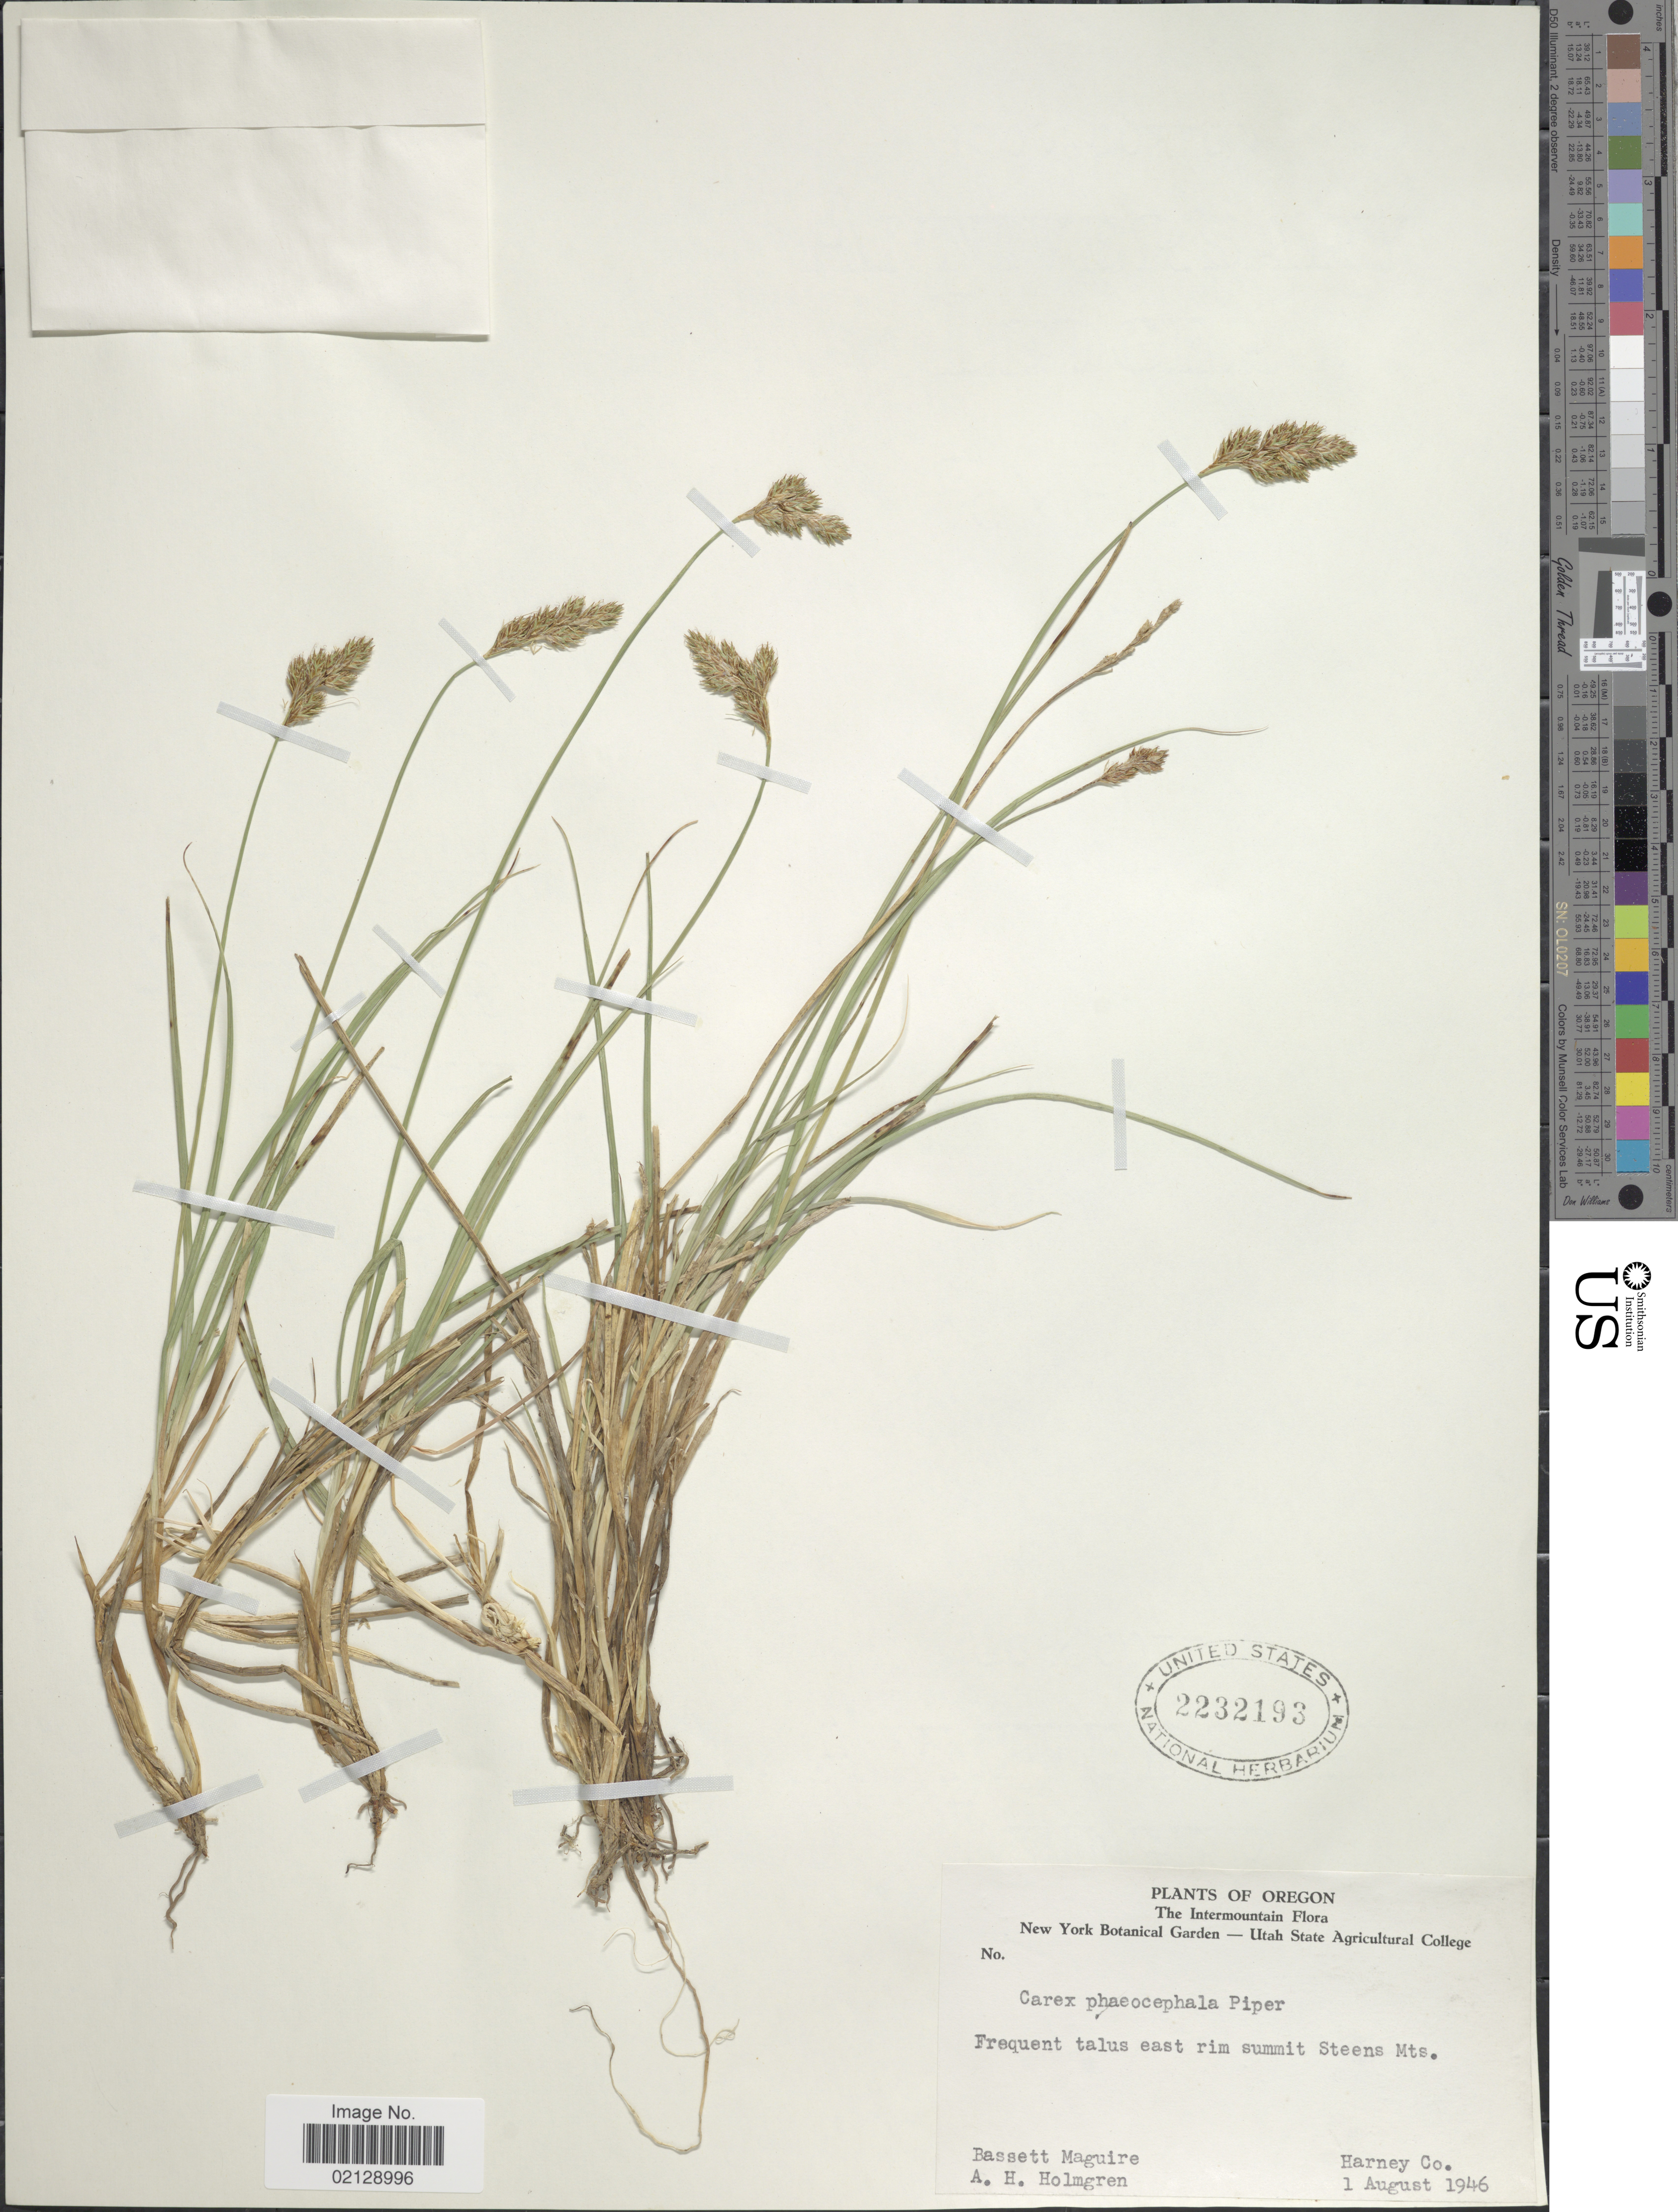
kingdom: Plantae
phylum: Tracheophyta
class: Liliopsida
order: Poales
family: Cyperaceae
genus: Carex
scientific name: Carex phaeocephala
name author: Piper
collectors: B. Maguire & A. H. Holmgren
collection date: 1946-08-01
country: United States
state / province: Oregon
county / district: Harney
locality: The Intermountain Co., Frequent talus east rim summit Steens Mts., Harney Co.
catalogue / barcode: US 2232193